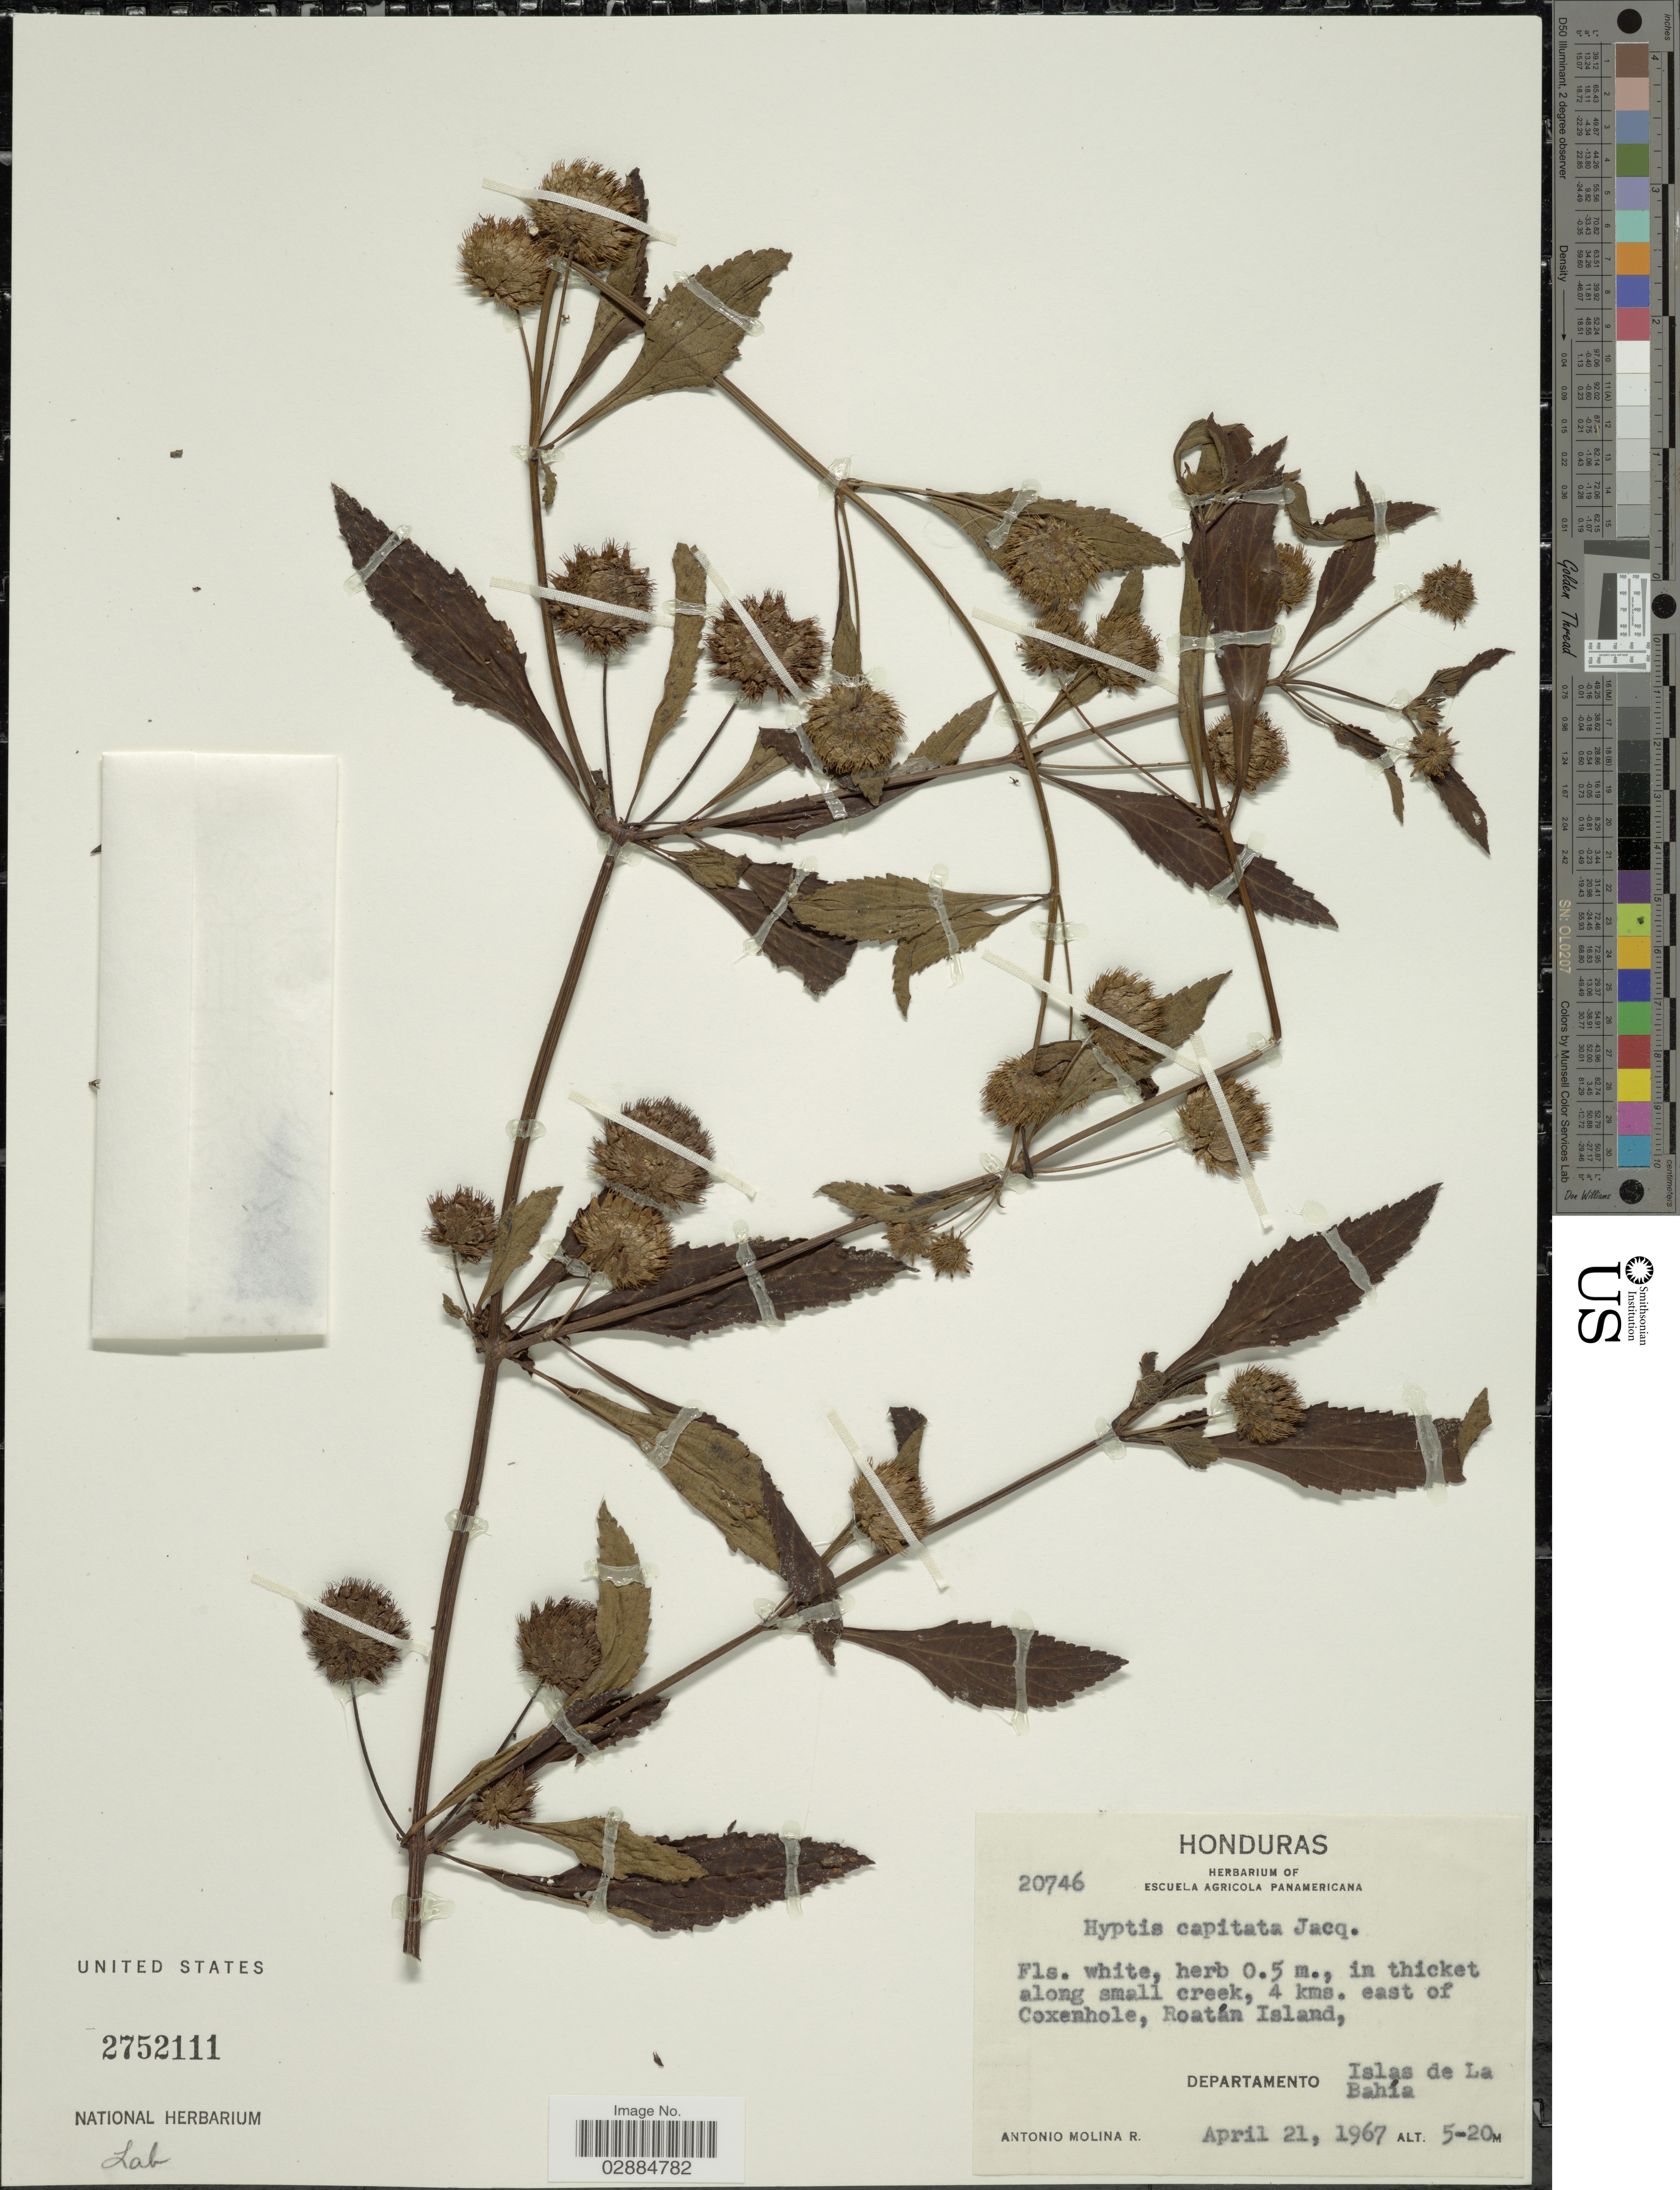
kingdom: Plantae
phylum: Tracheophyta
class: Magnoliopsida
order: Lamiales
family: Lamiaceae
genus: Hyptis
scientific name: Hyptis capitata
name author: Jacq.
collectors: A. Molina R.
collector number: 20746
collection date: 1967-04-21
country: Honduras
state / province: Islas de la Bahía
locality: In thicket along small creek, 4 kms. east of Coxenhole, Roatán Island, departamento Islas de La Bahía.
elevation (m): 5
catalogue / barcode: US 2752111